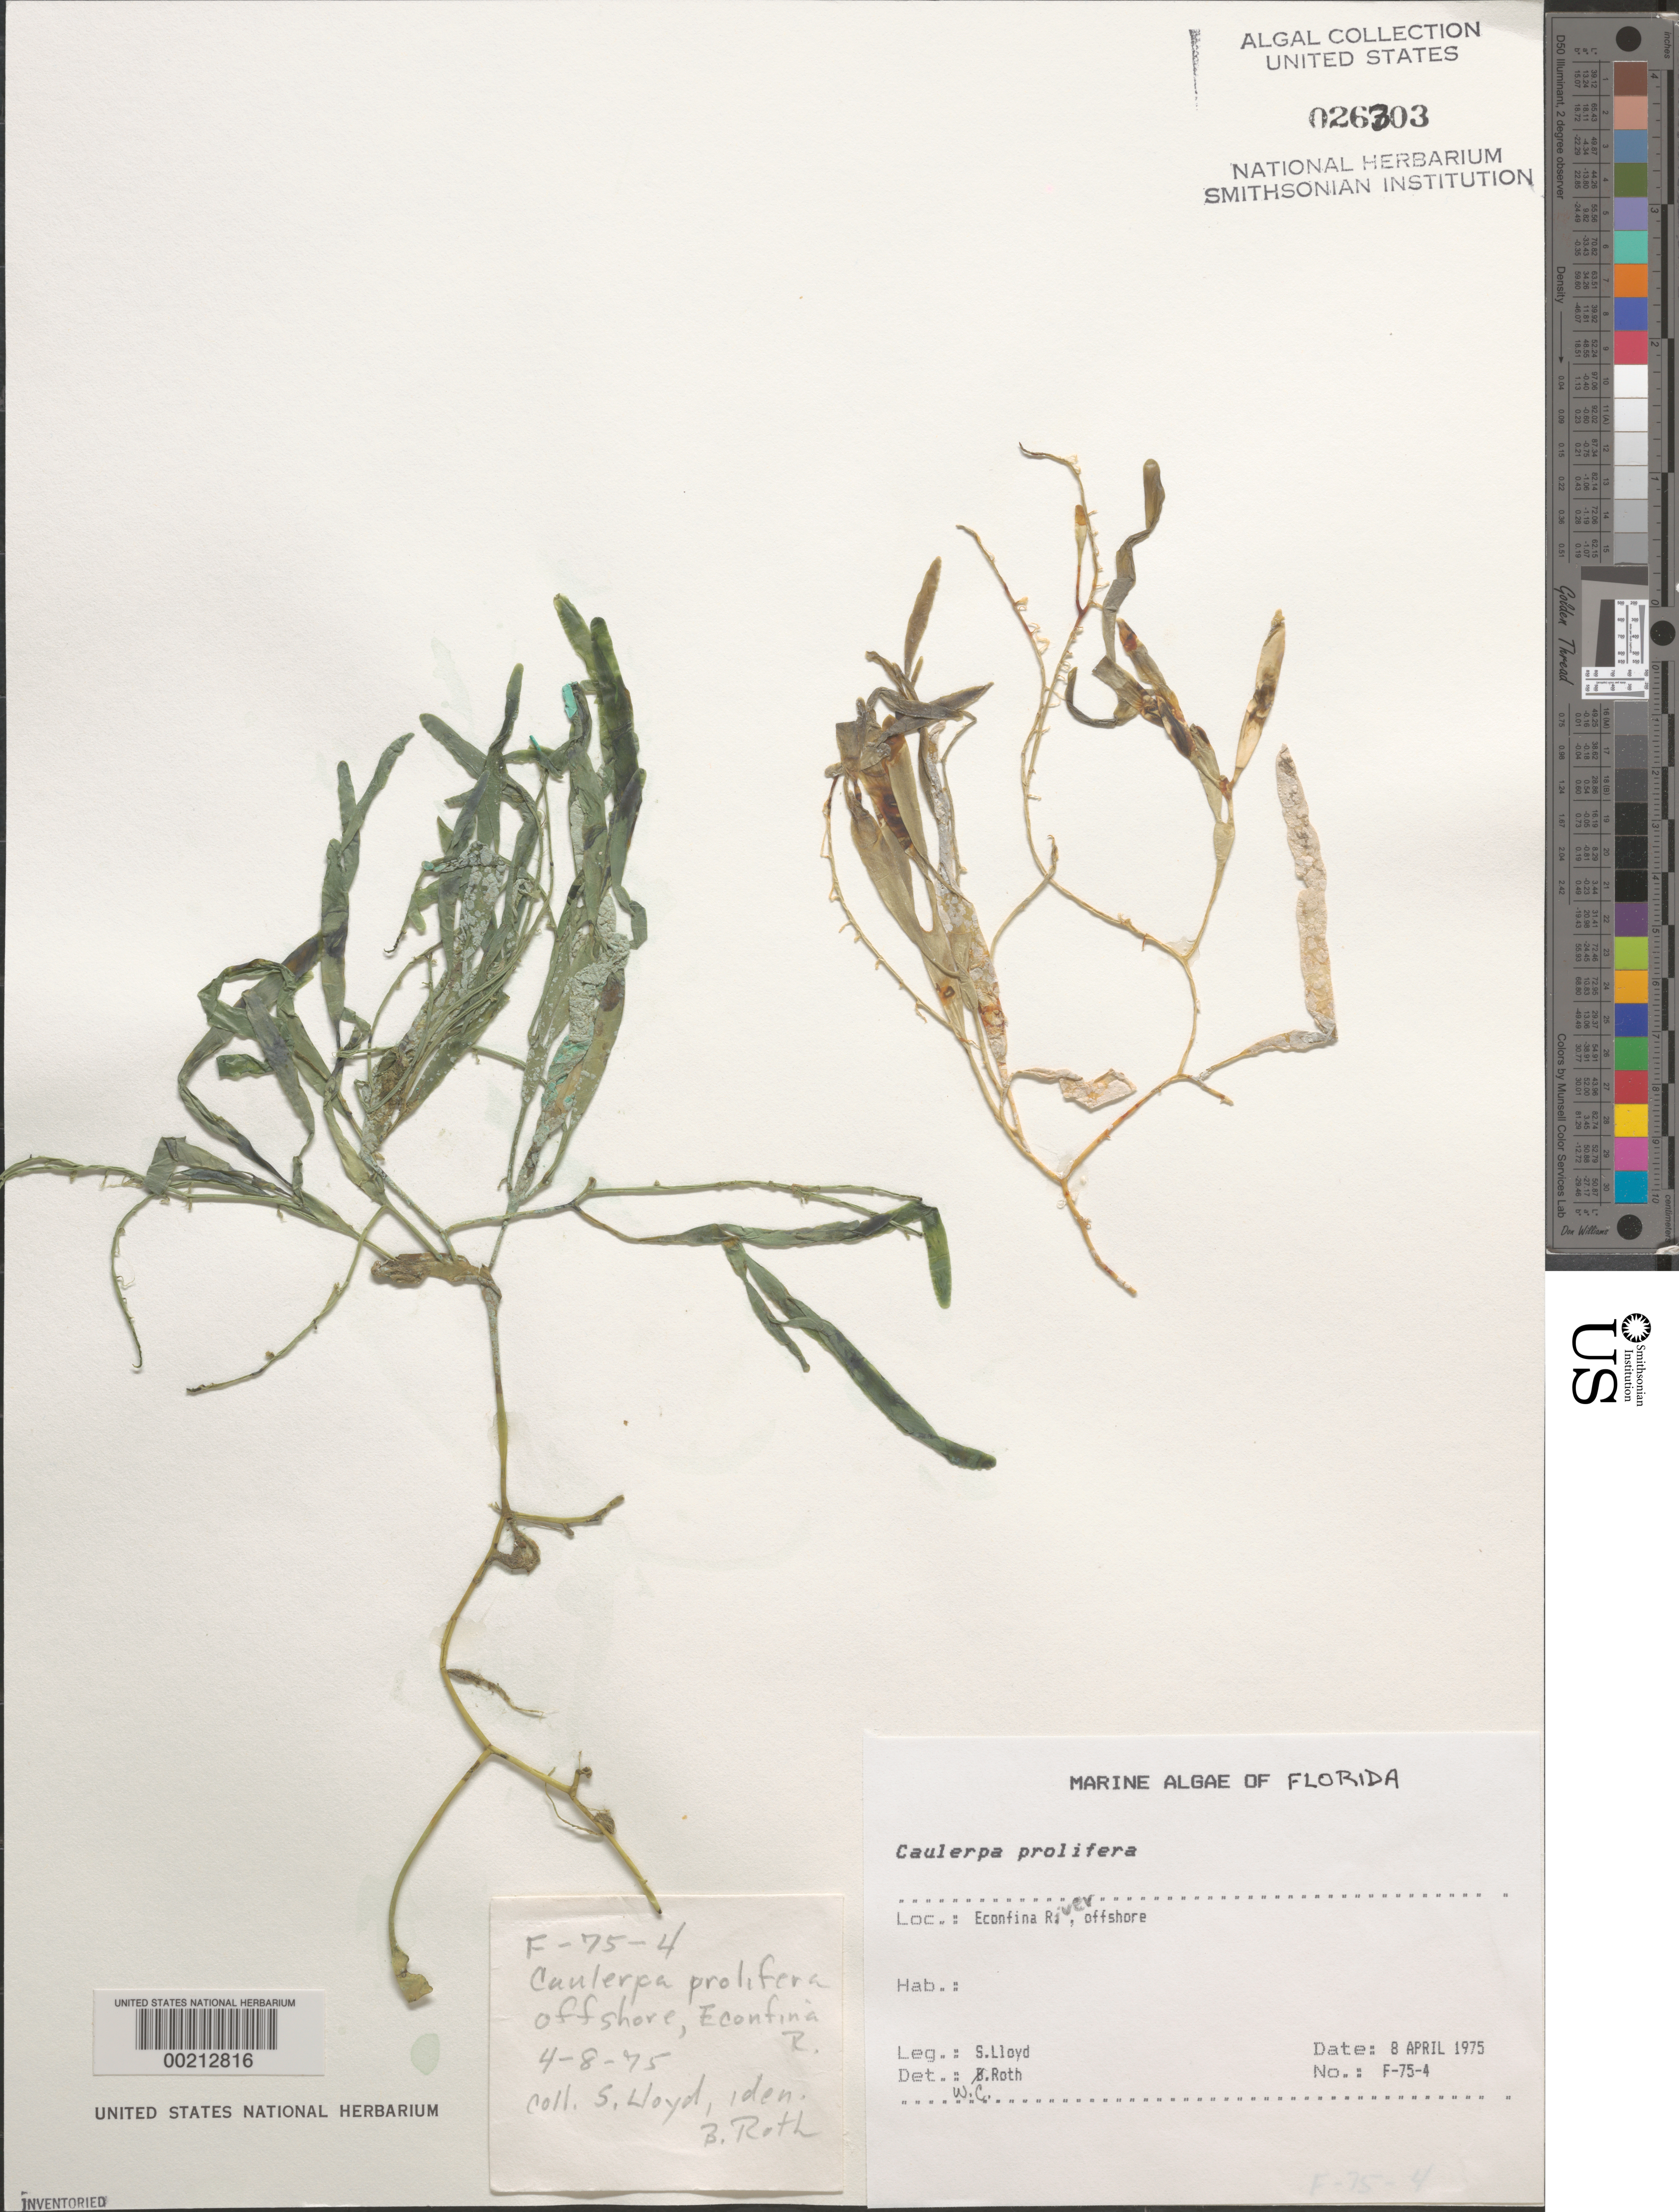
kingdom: Plantae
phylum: Chlorophyta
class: Ulvophyceae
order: Bryopsidales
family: Caulerpaceae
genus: Caulerpa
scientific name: Caulerpa prolifera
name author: (Forssk.) J.V.Lamouroux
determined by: Roth, W. C.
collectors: S. Lloyd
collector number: F-75-4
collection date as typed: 08 Apr 1975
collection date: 1975-04-08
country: United States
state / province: Florida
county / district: Taylor County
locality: Off Econfina River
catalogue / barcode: US 26303